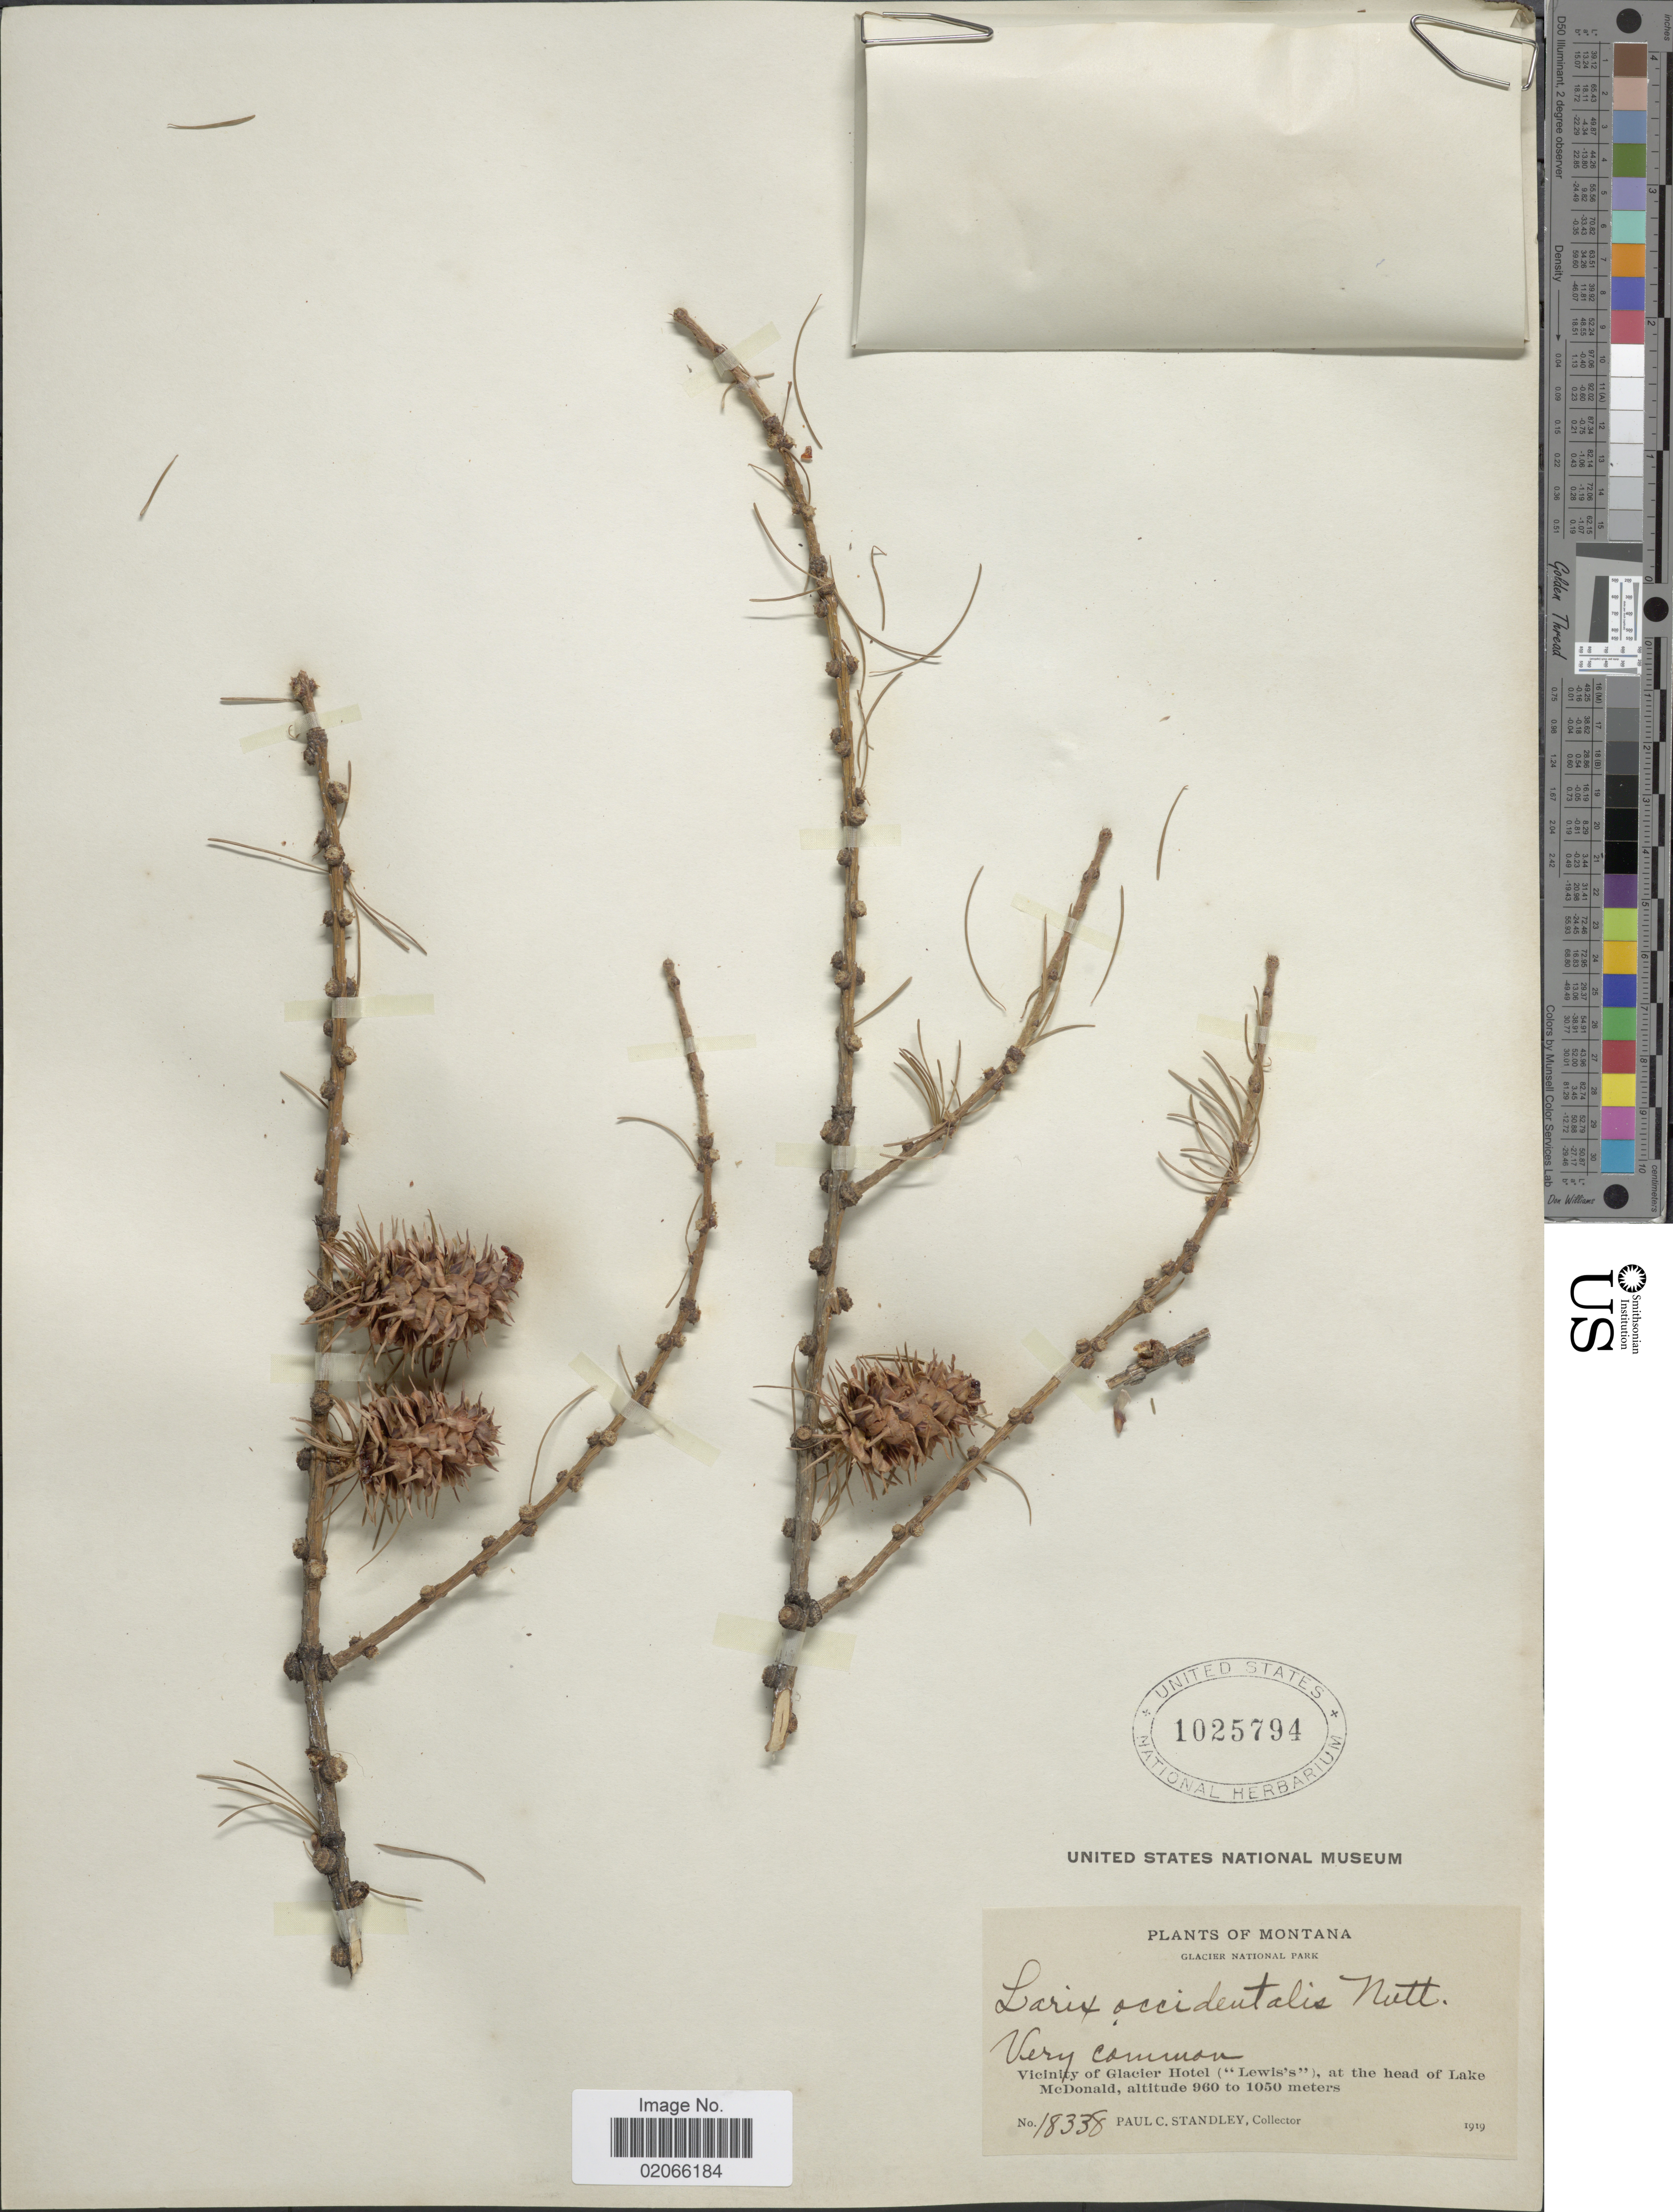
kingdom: Plantae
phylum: Tracheophyta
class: Pinopsida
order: Pinales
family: Pinaceae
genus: Larix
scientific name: Larix occidentalis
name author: Nutt.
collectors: P. C. Standley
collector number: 18338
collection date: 1919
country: United States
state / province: Montana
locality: Glacier National Park. Vicinity of Glacier Hotel ("Lewis"), at the end of Lake McDonald.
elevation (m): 960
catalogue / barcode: US 1025794